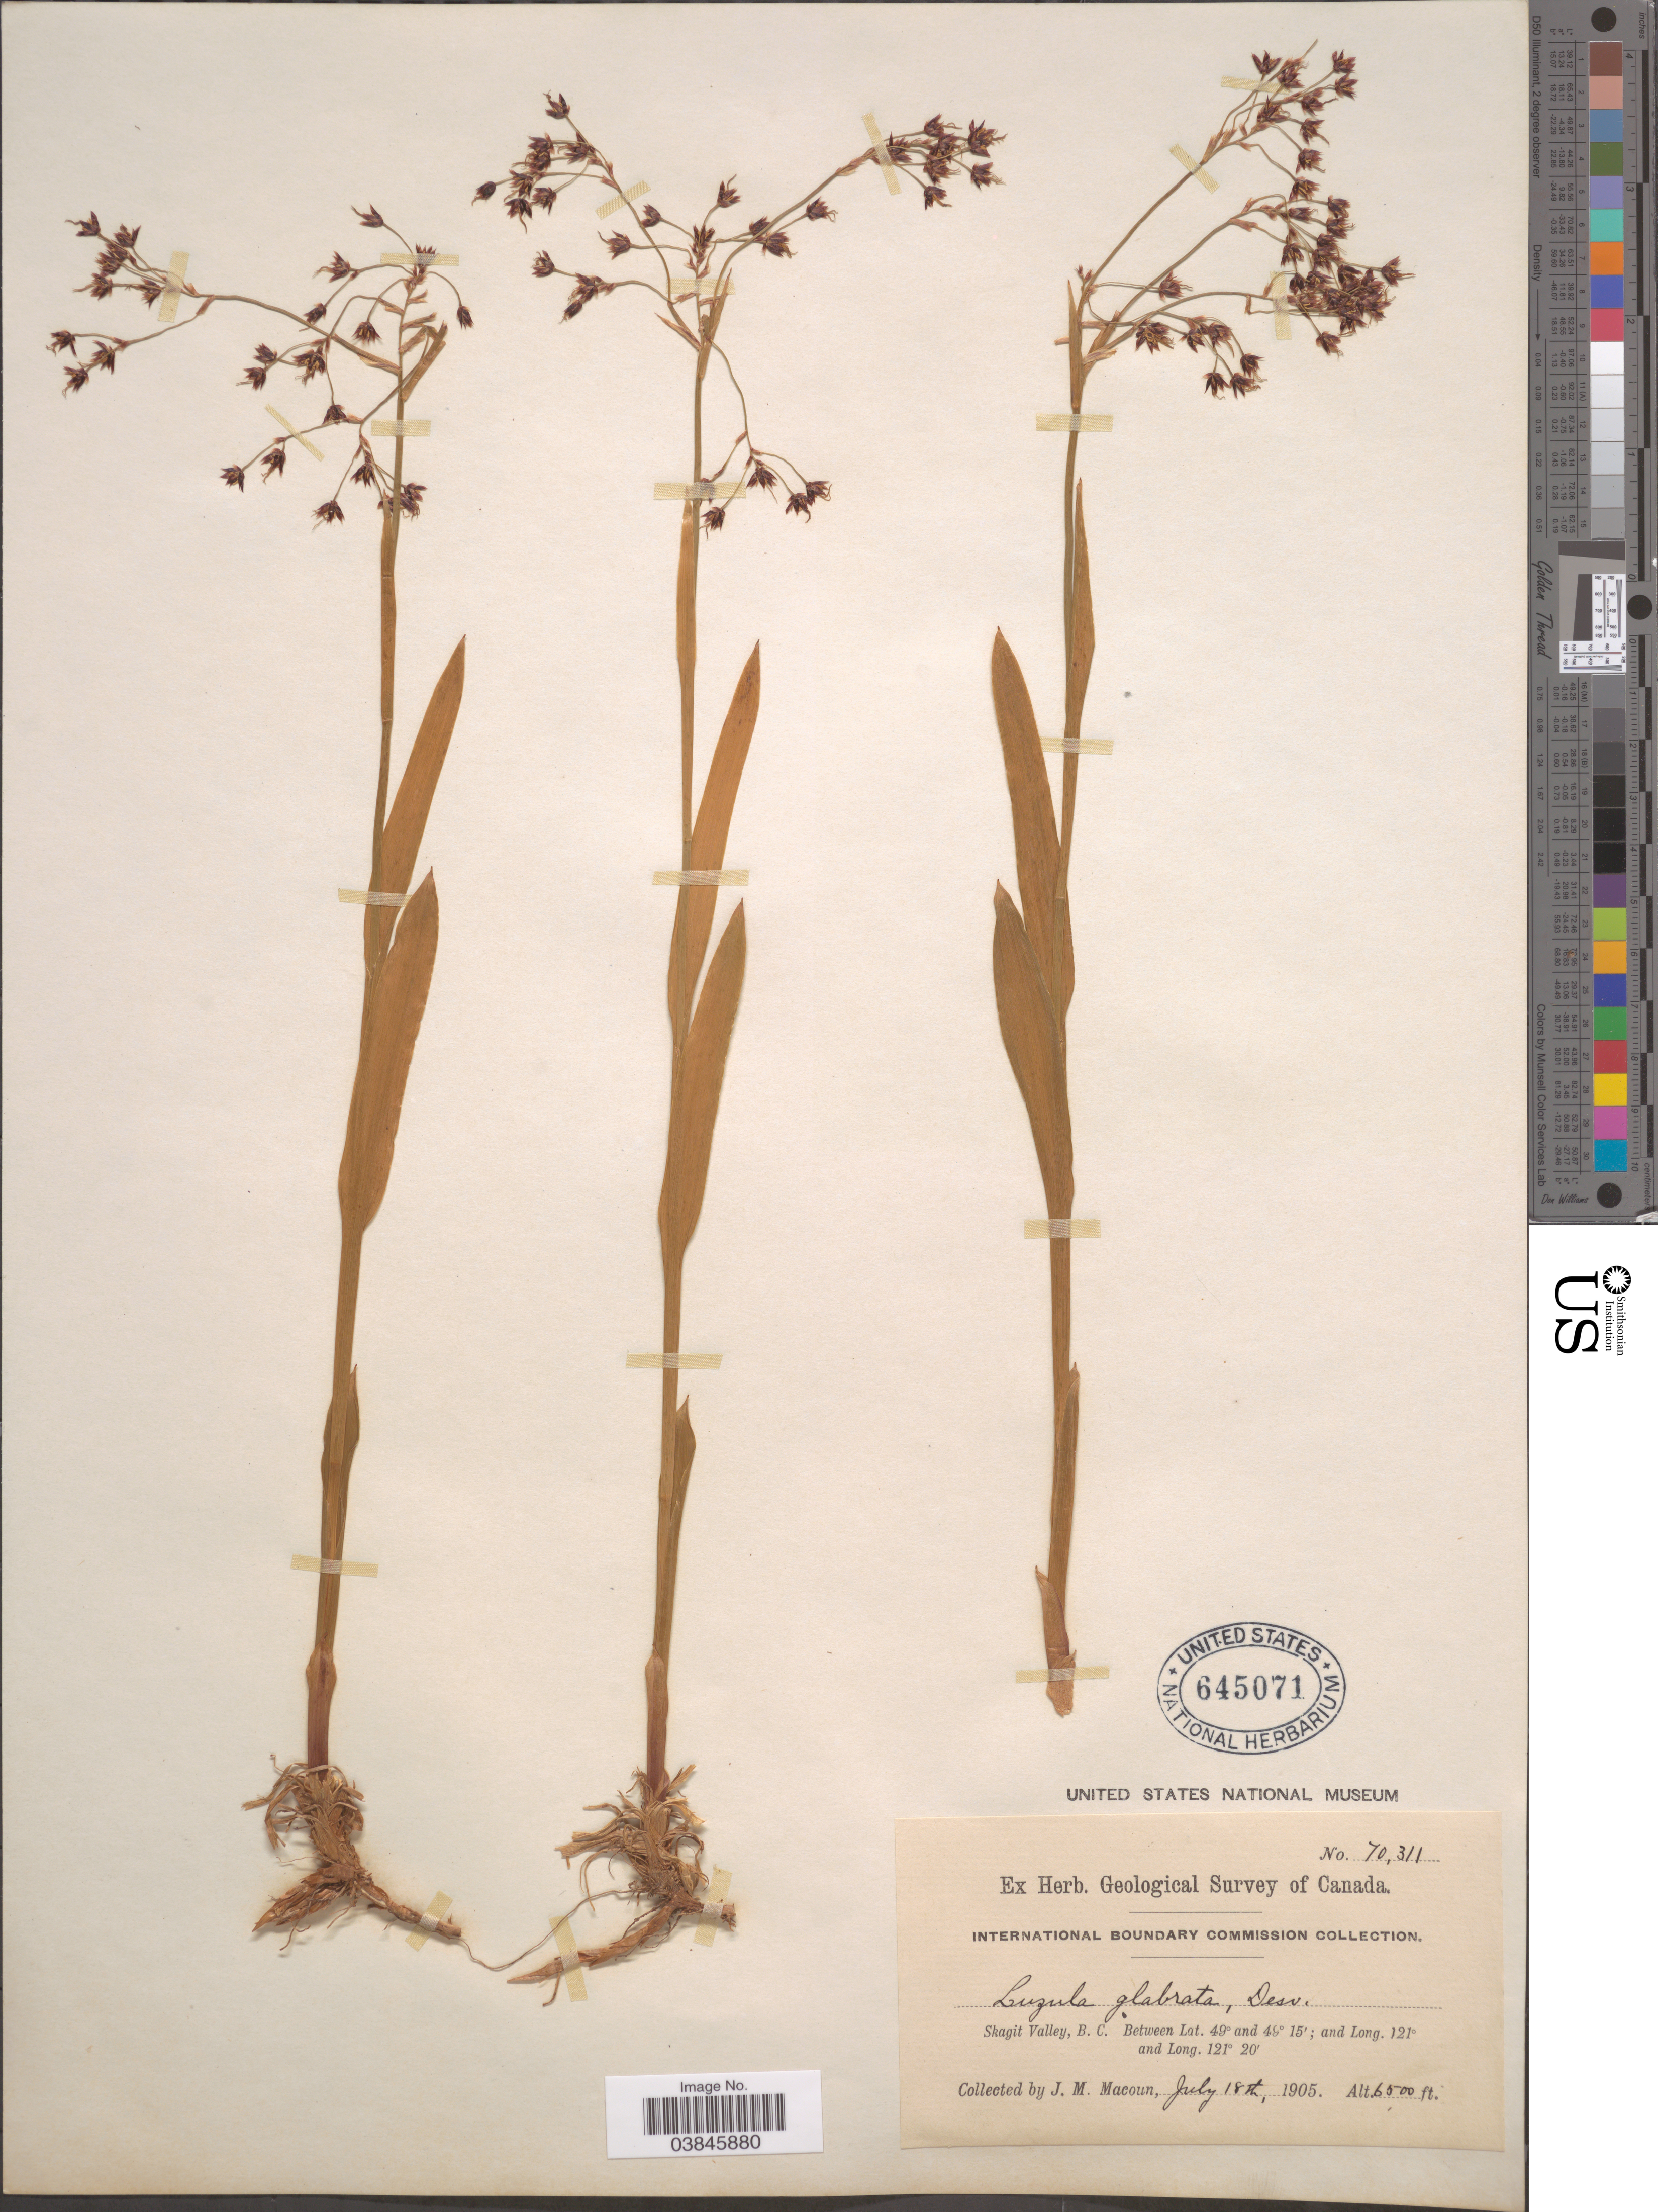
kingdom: Plantae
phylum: Tracheophyta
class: Liliopsida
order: Poales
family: Juncaceae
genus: Luzula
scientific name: Luzula glabrata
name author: (Hoppe) Desv.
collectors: J. M. Macoun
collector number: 70311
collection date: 1905-07-18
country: Canada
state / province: British Columbia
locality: Skagit Valley.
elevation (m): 1981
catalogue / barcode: US 645071